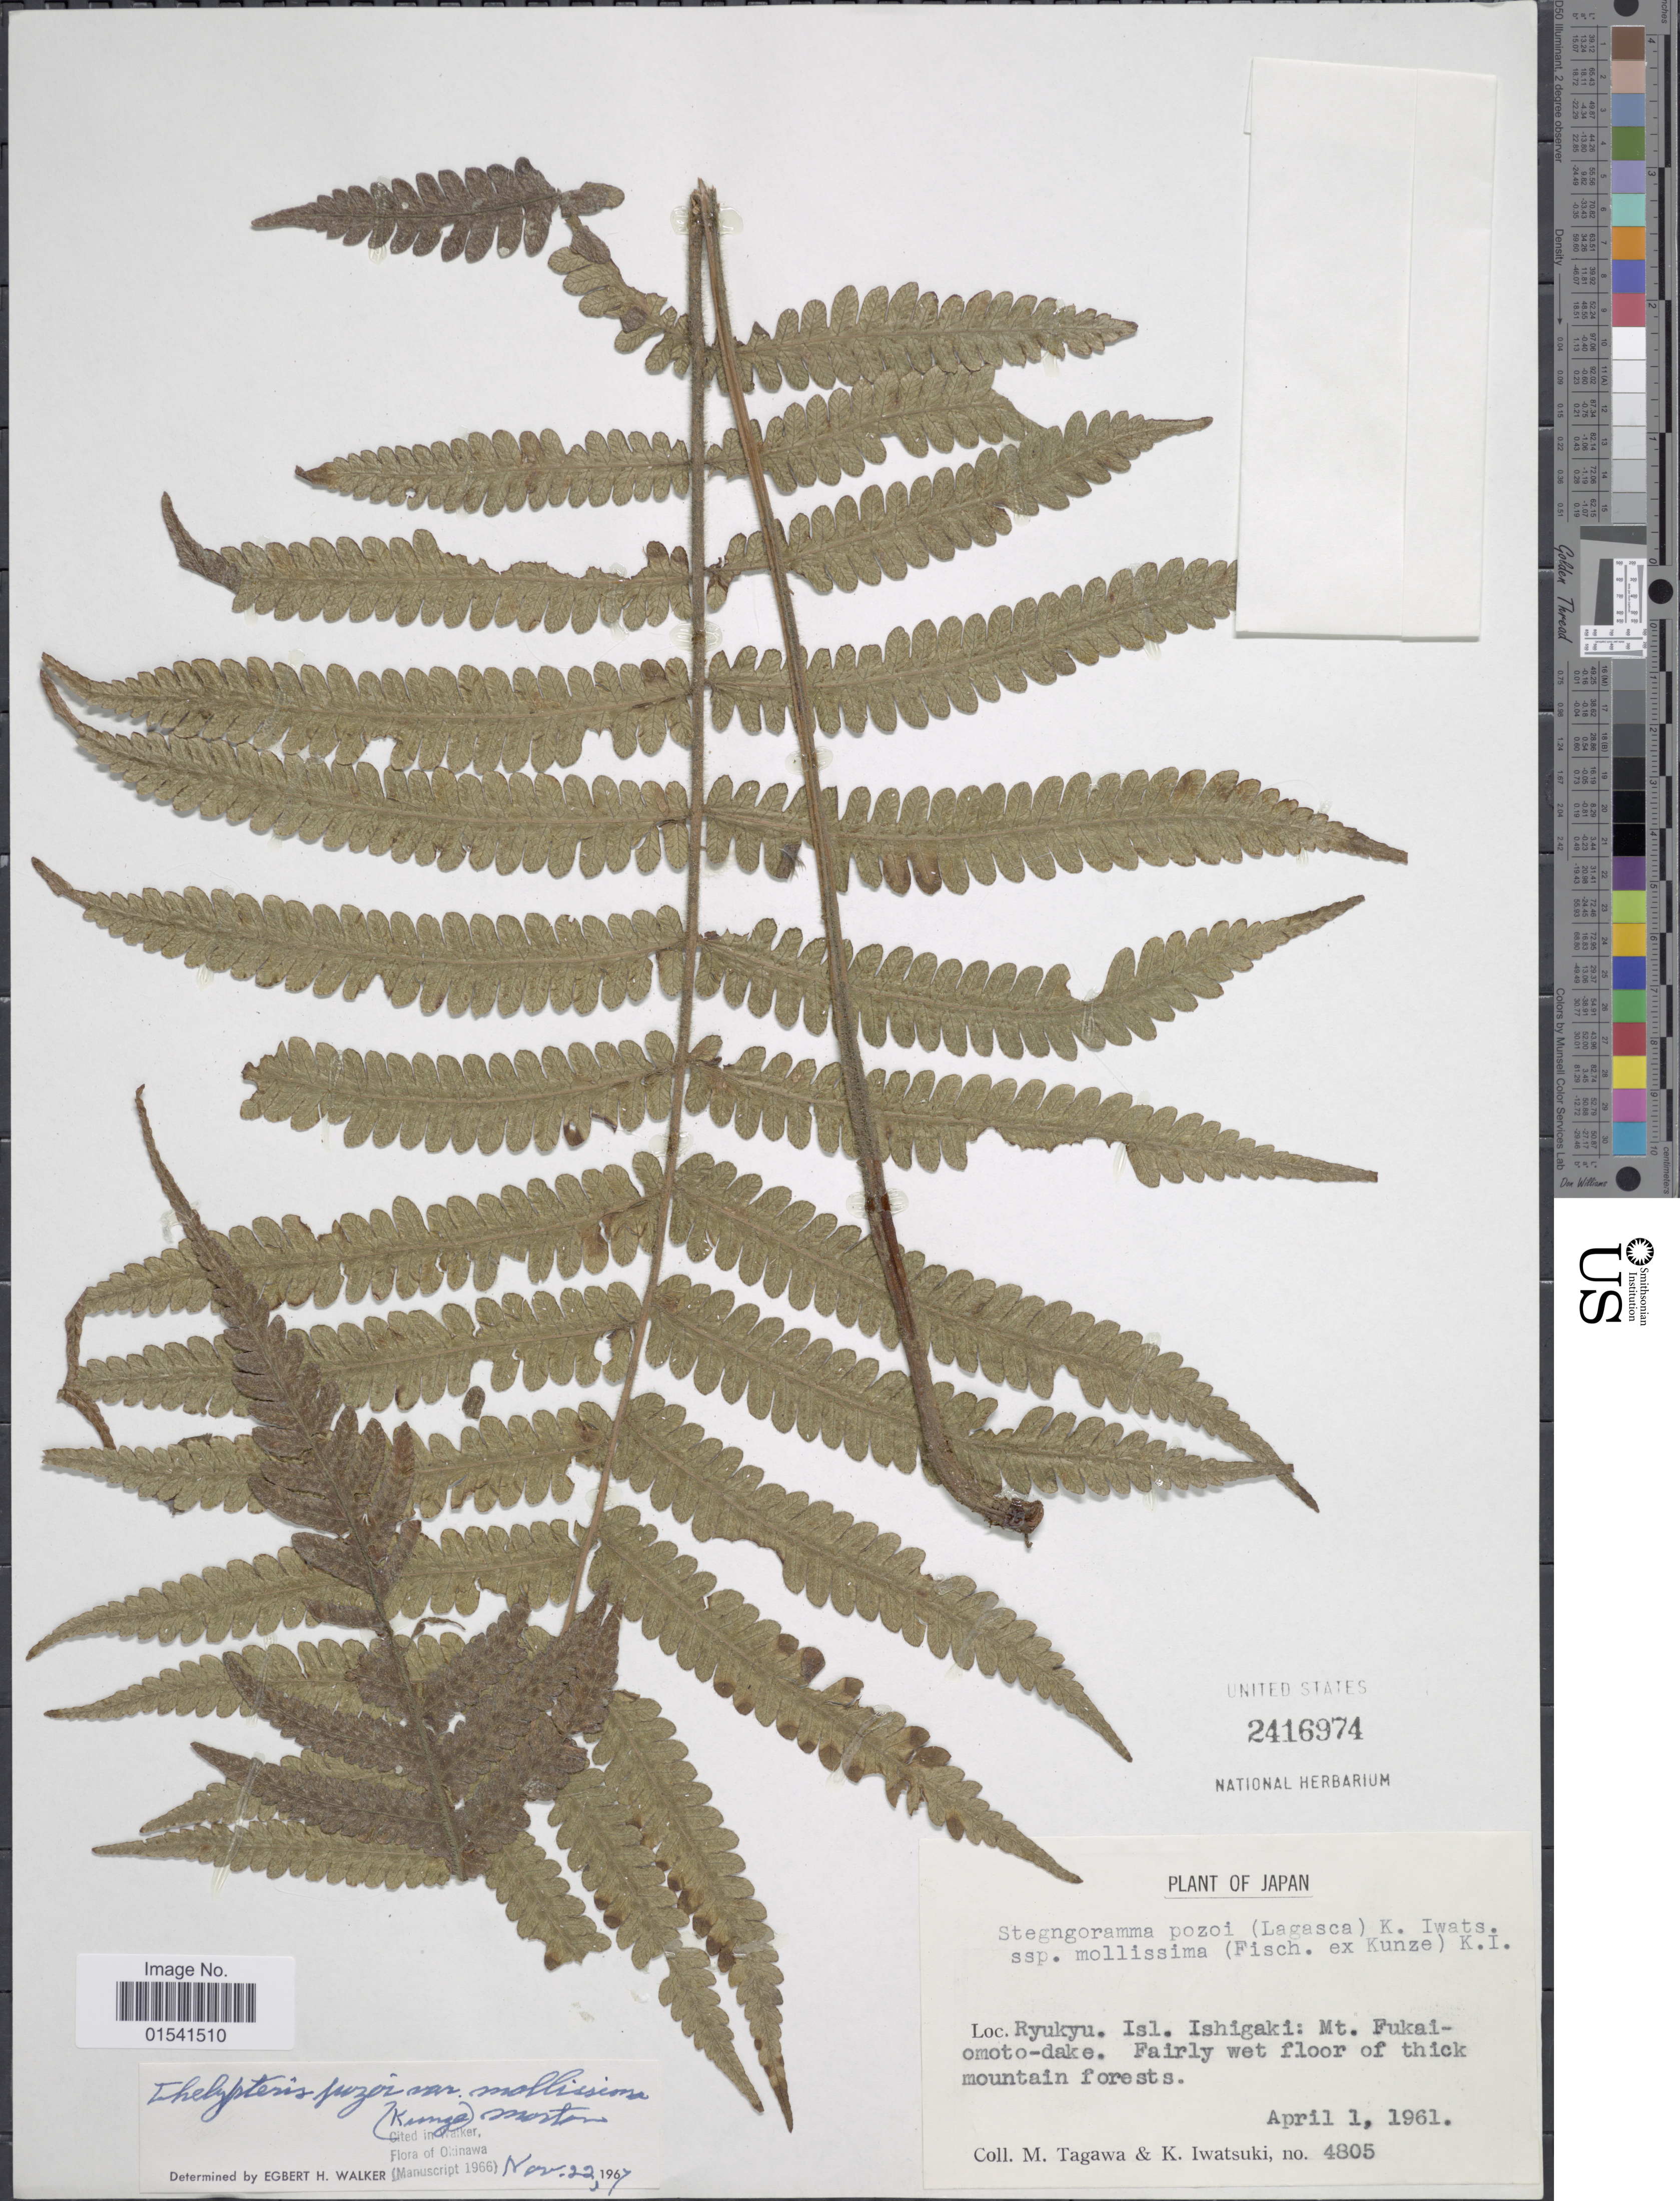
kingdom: Plantae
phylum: Tracheophyta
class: Polypodiopsida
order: Polypodiales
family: Thelypteridaceae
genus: Stegnogramma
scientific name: Stegnogramma mollissima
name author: (Fisch. ex Kunze) Fraser-Jenk.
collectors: M. Tagawa & K. Iwatsuki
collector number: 4805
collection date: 1961-04-01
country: Japan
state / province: Okinawa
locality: Ryukyu Isl Ishigaki: Mt Fukai-omoto-dake. Failry wet floor of thick mountain forests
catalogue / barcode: US 2416974